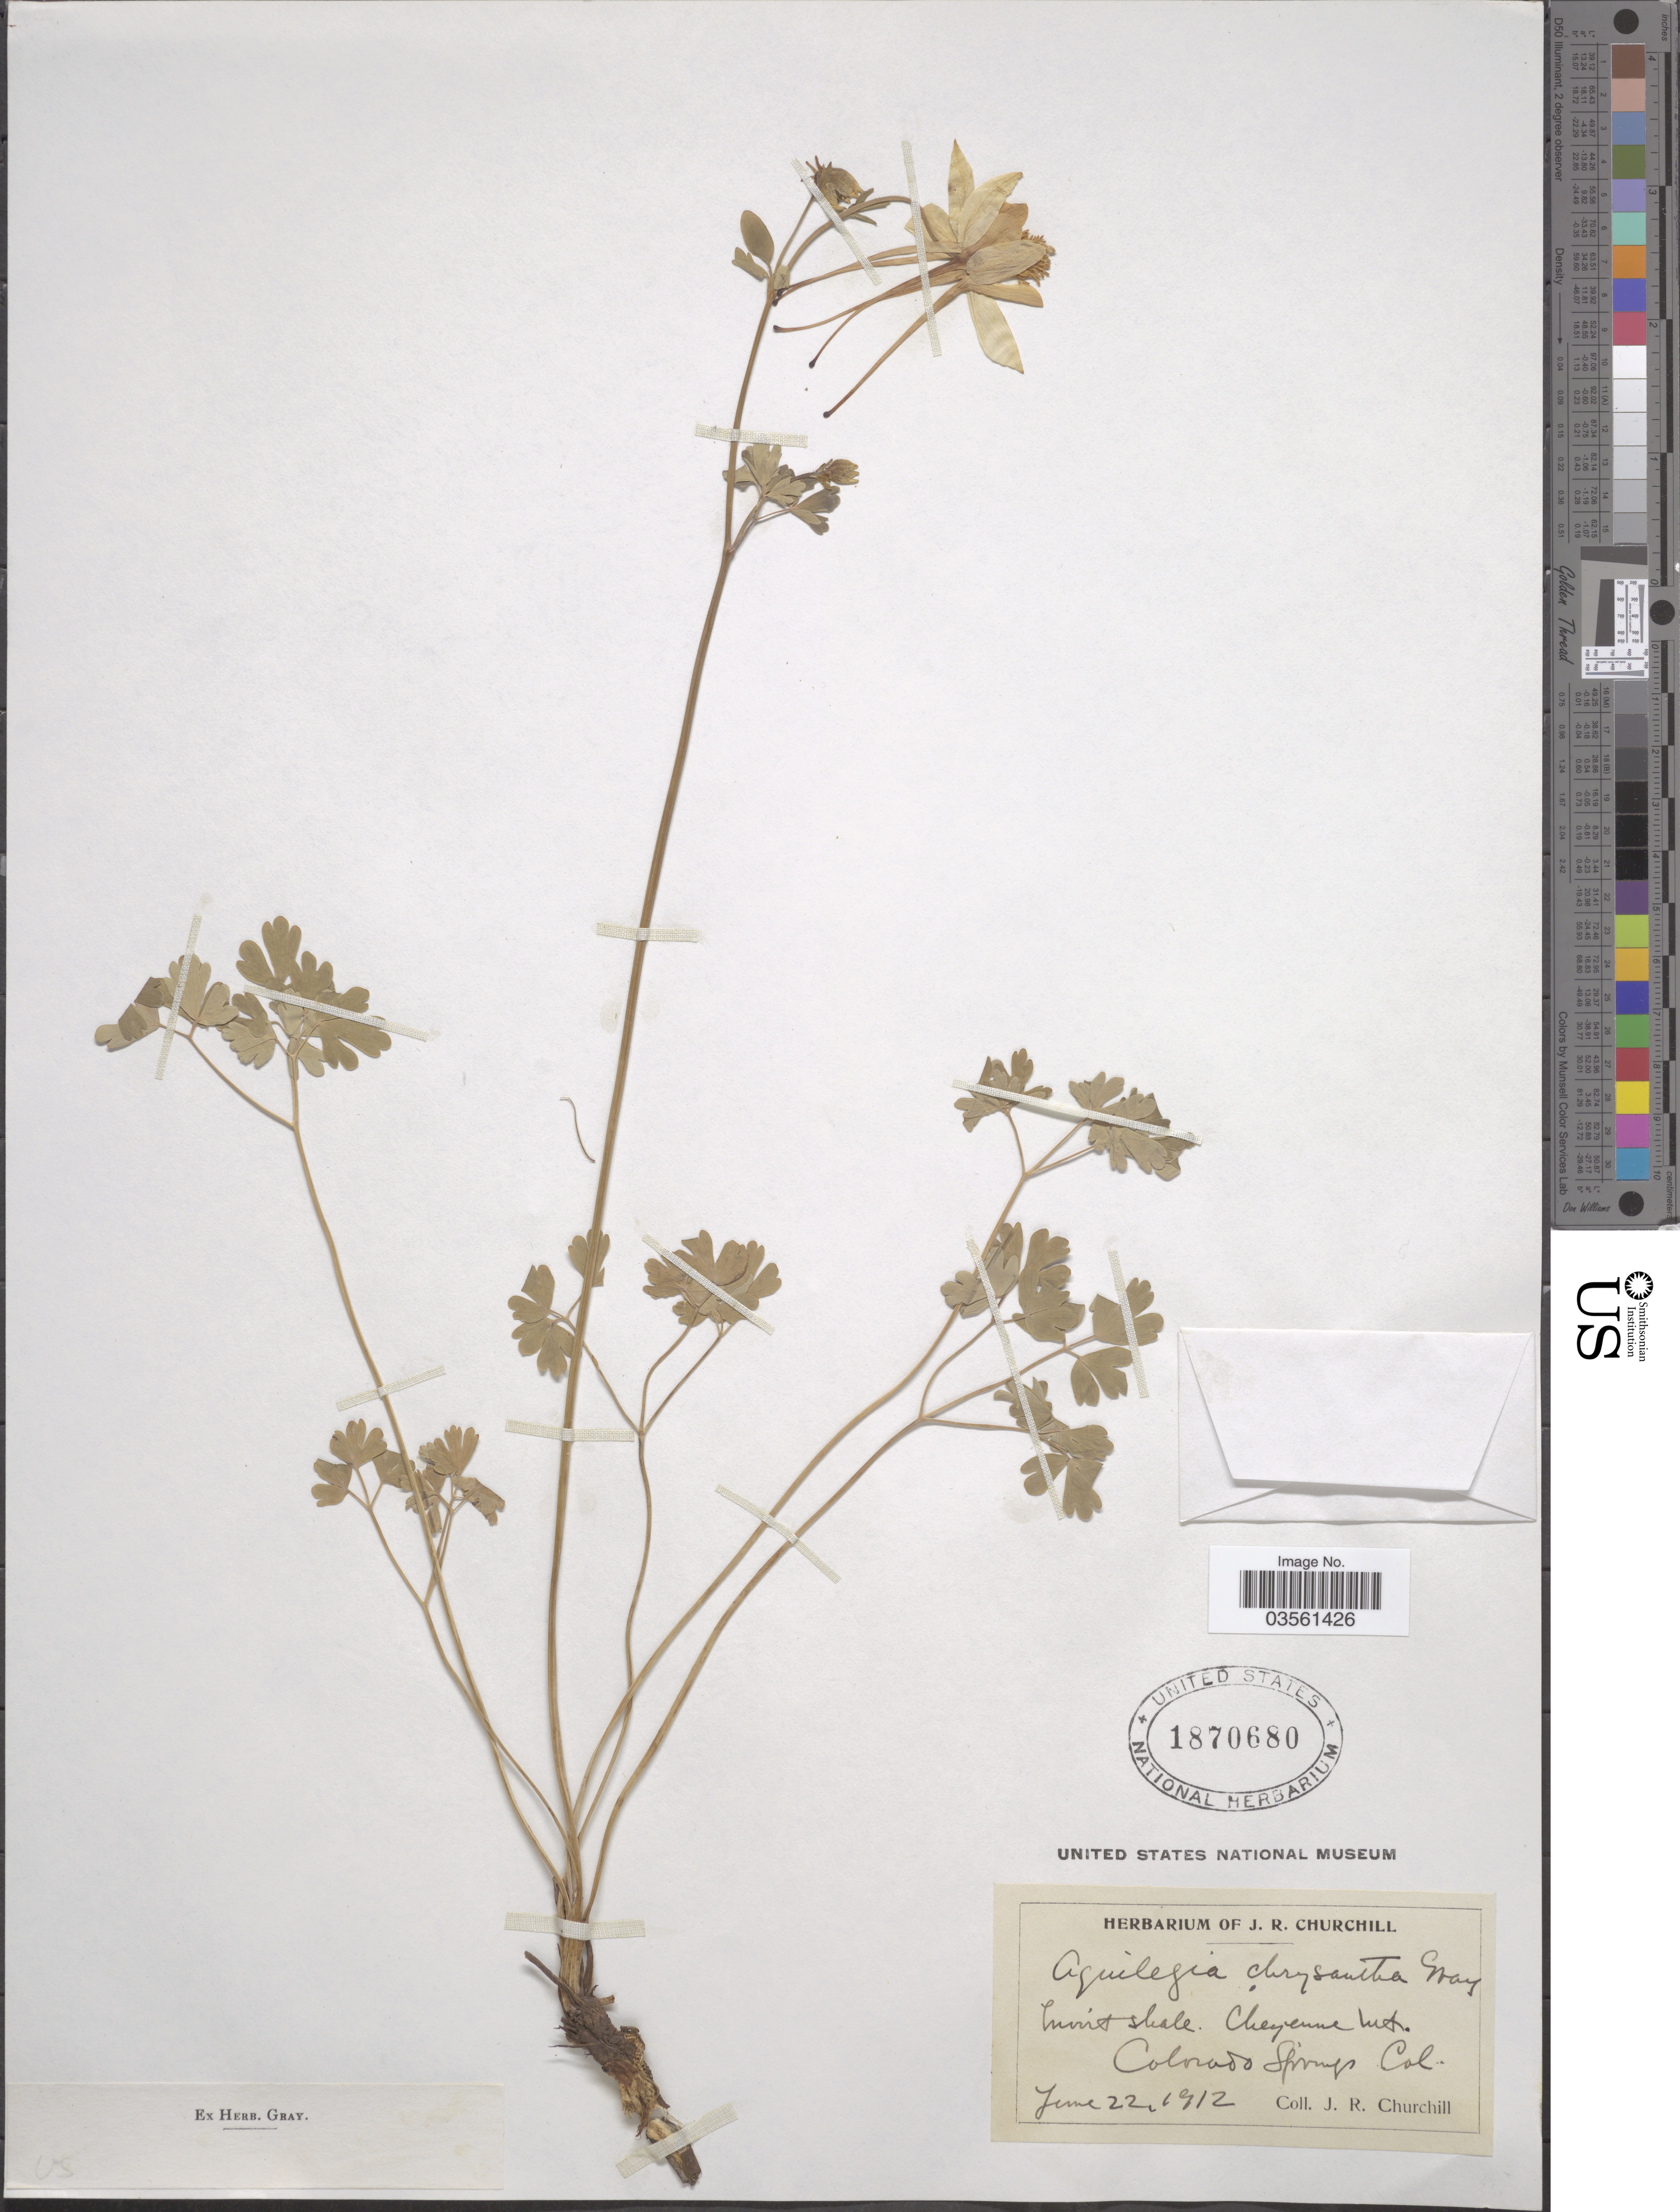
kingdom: Plantae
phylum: Tracheophyta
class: Magnoliopsida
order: Ranunculales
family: Ranunculaceae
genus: Aquilegia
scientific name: Aquilegia chrysantha var. rydbergii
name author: Munz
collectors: J. Churchill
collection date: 1912-06-22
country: United States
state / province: Colorado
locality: Cheyenne Mt. Colorado Springs.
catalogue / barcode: US 1870680